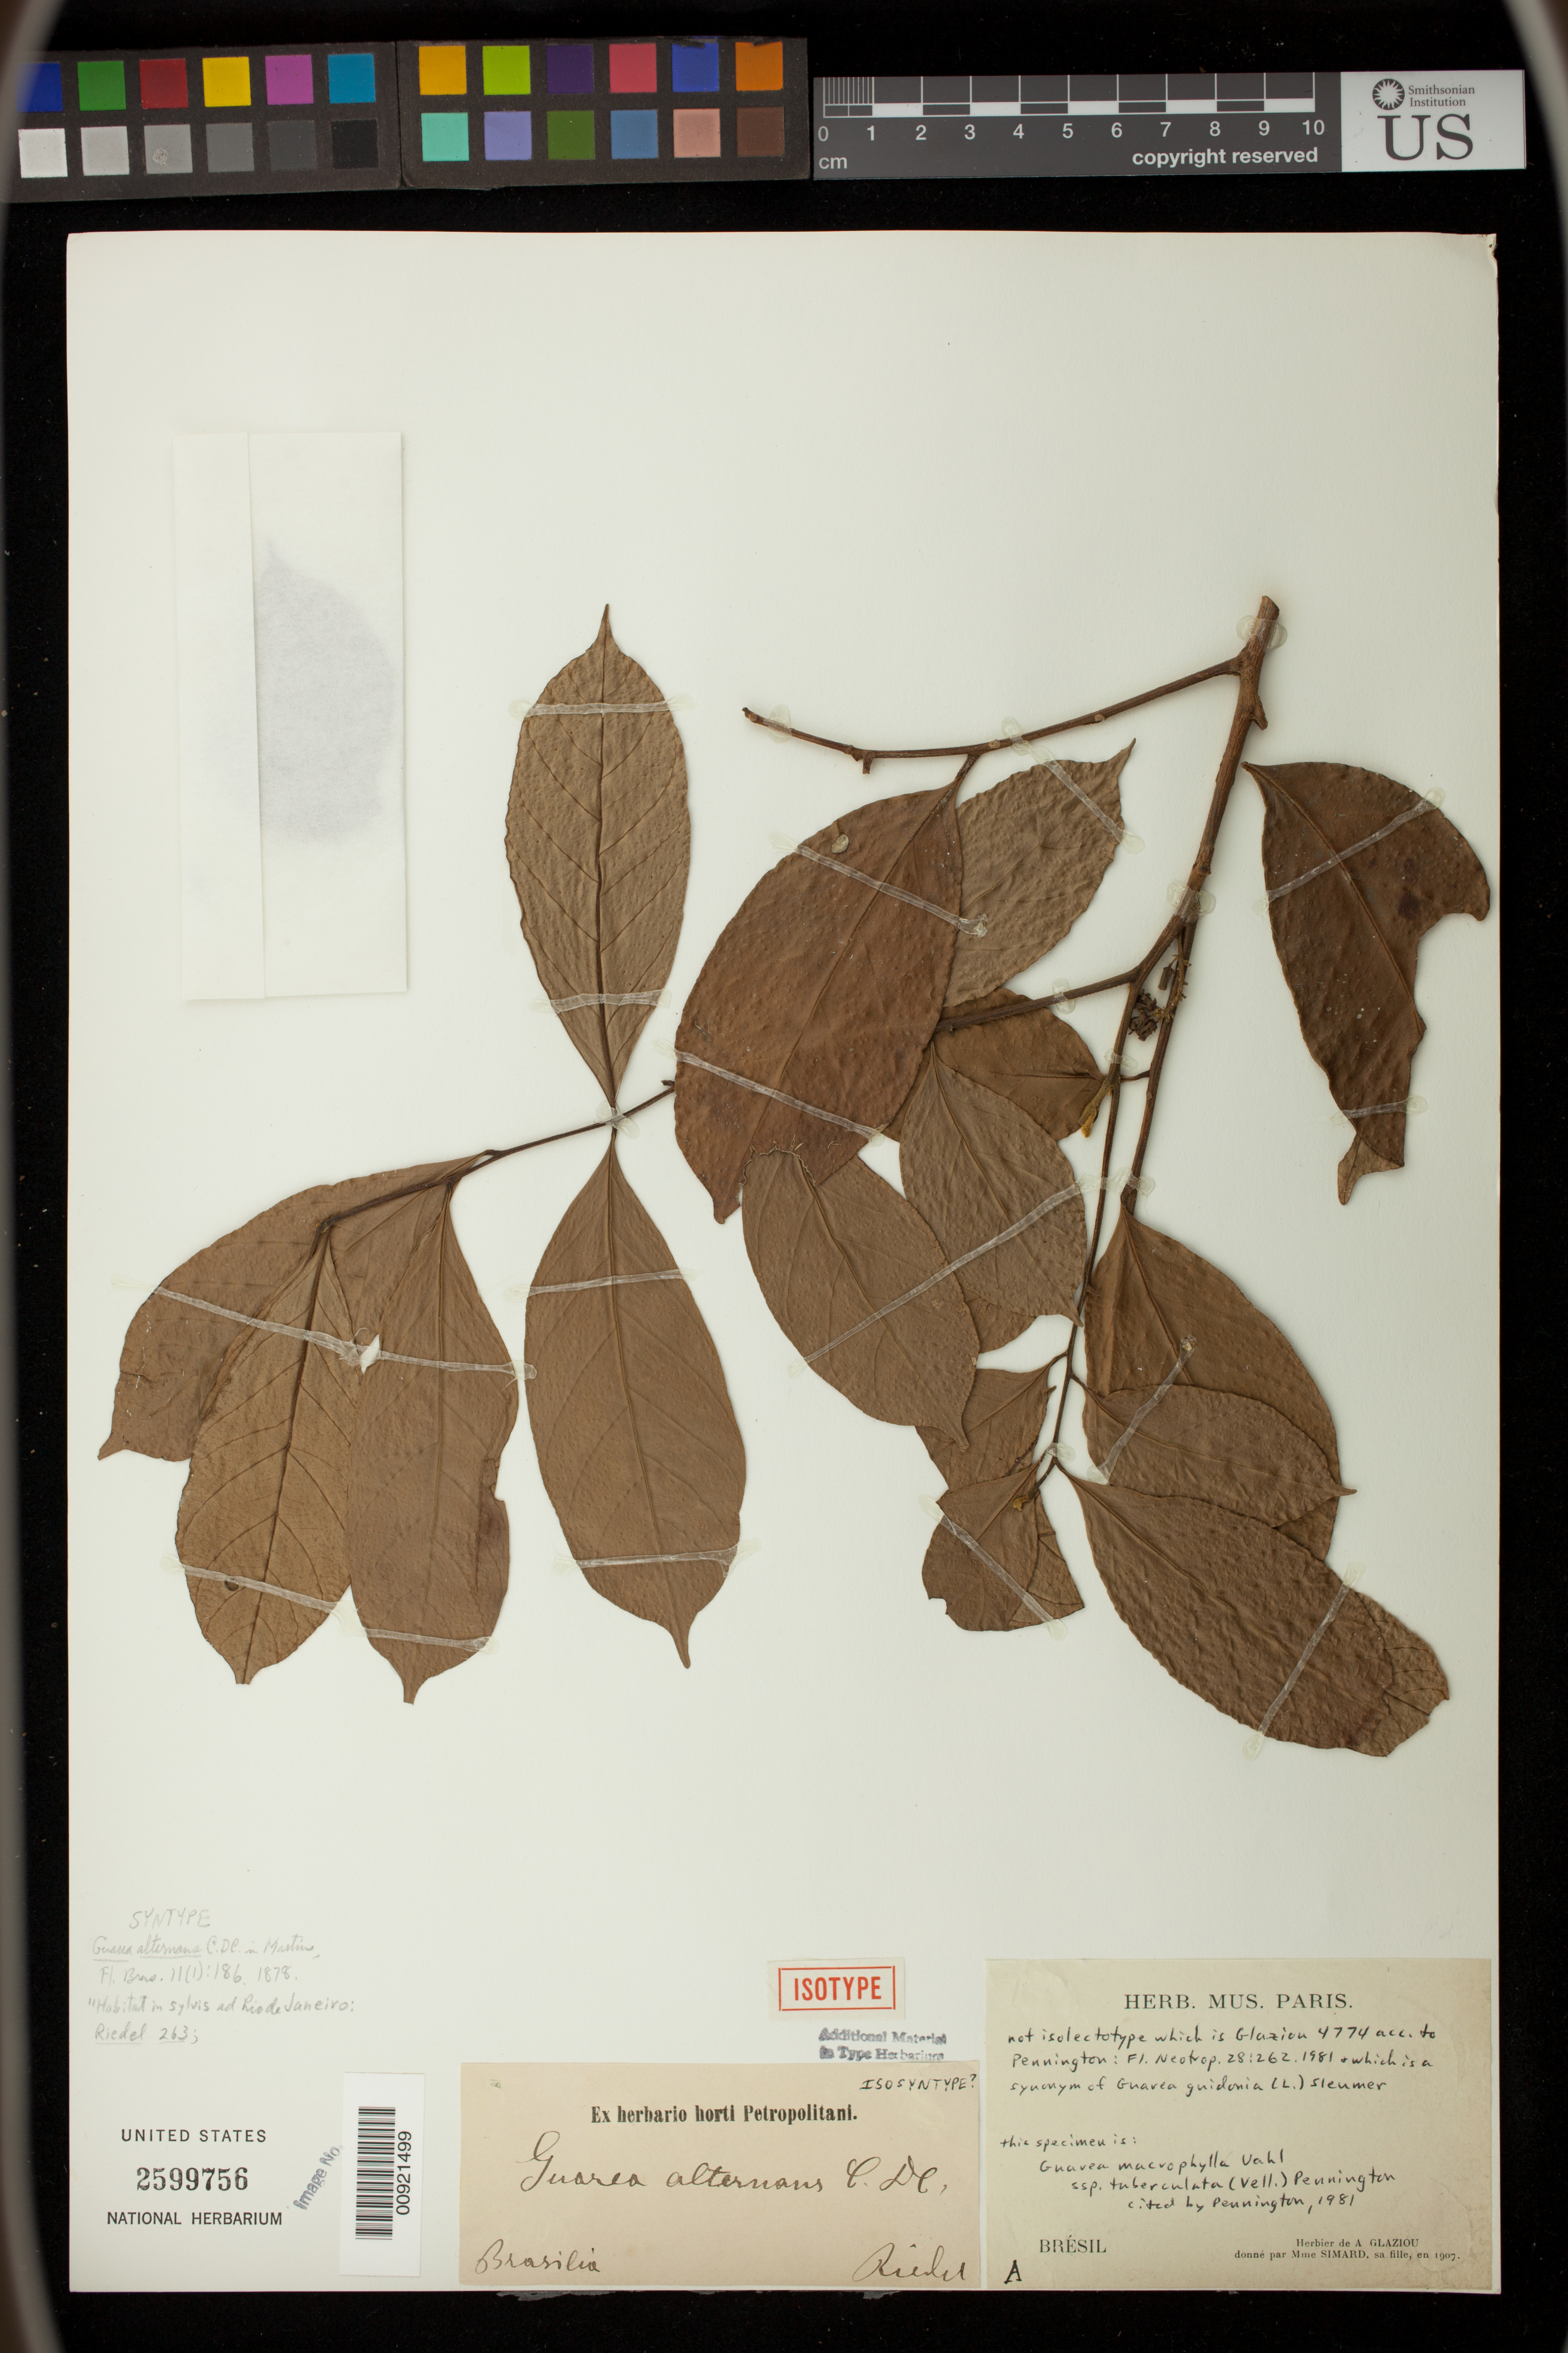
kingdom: Plantae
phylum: Tracheophyta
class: Magnoliopsida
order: Sapindales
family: Meliaceae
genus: Guarea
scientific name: Guarea alternans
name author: C. DC. in Mart.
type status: Isosyntype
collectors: L. Riedel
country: Brazil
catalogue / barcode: US 2599756